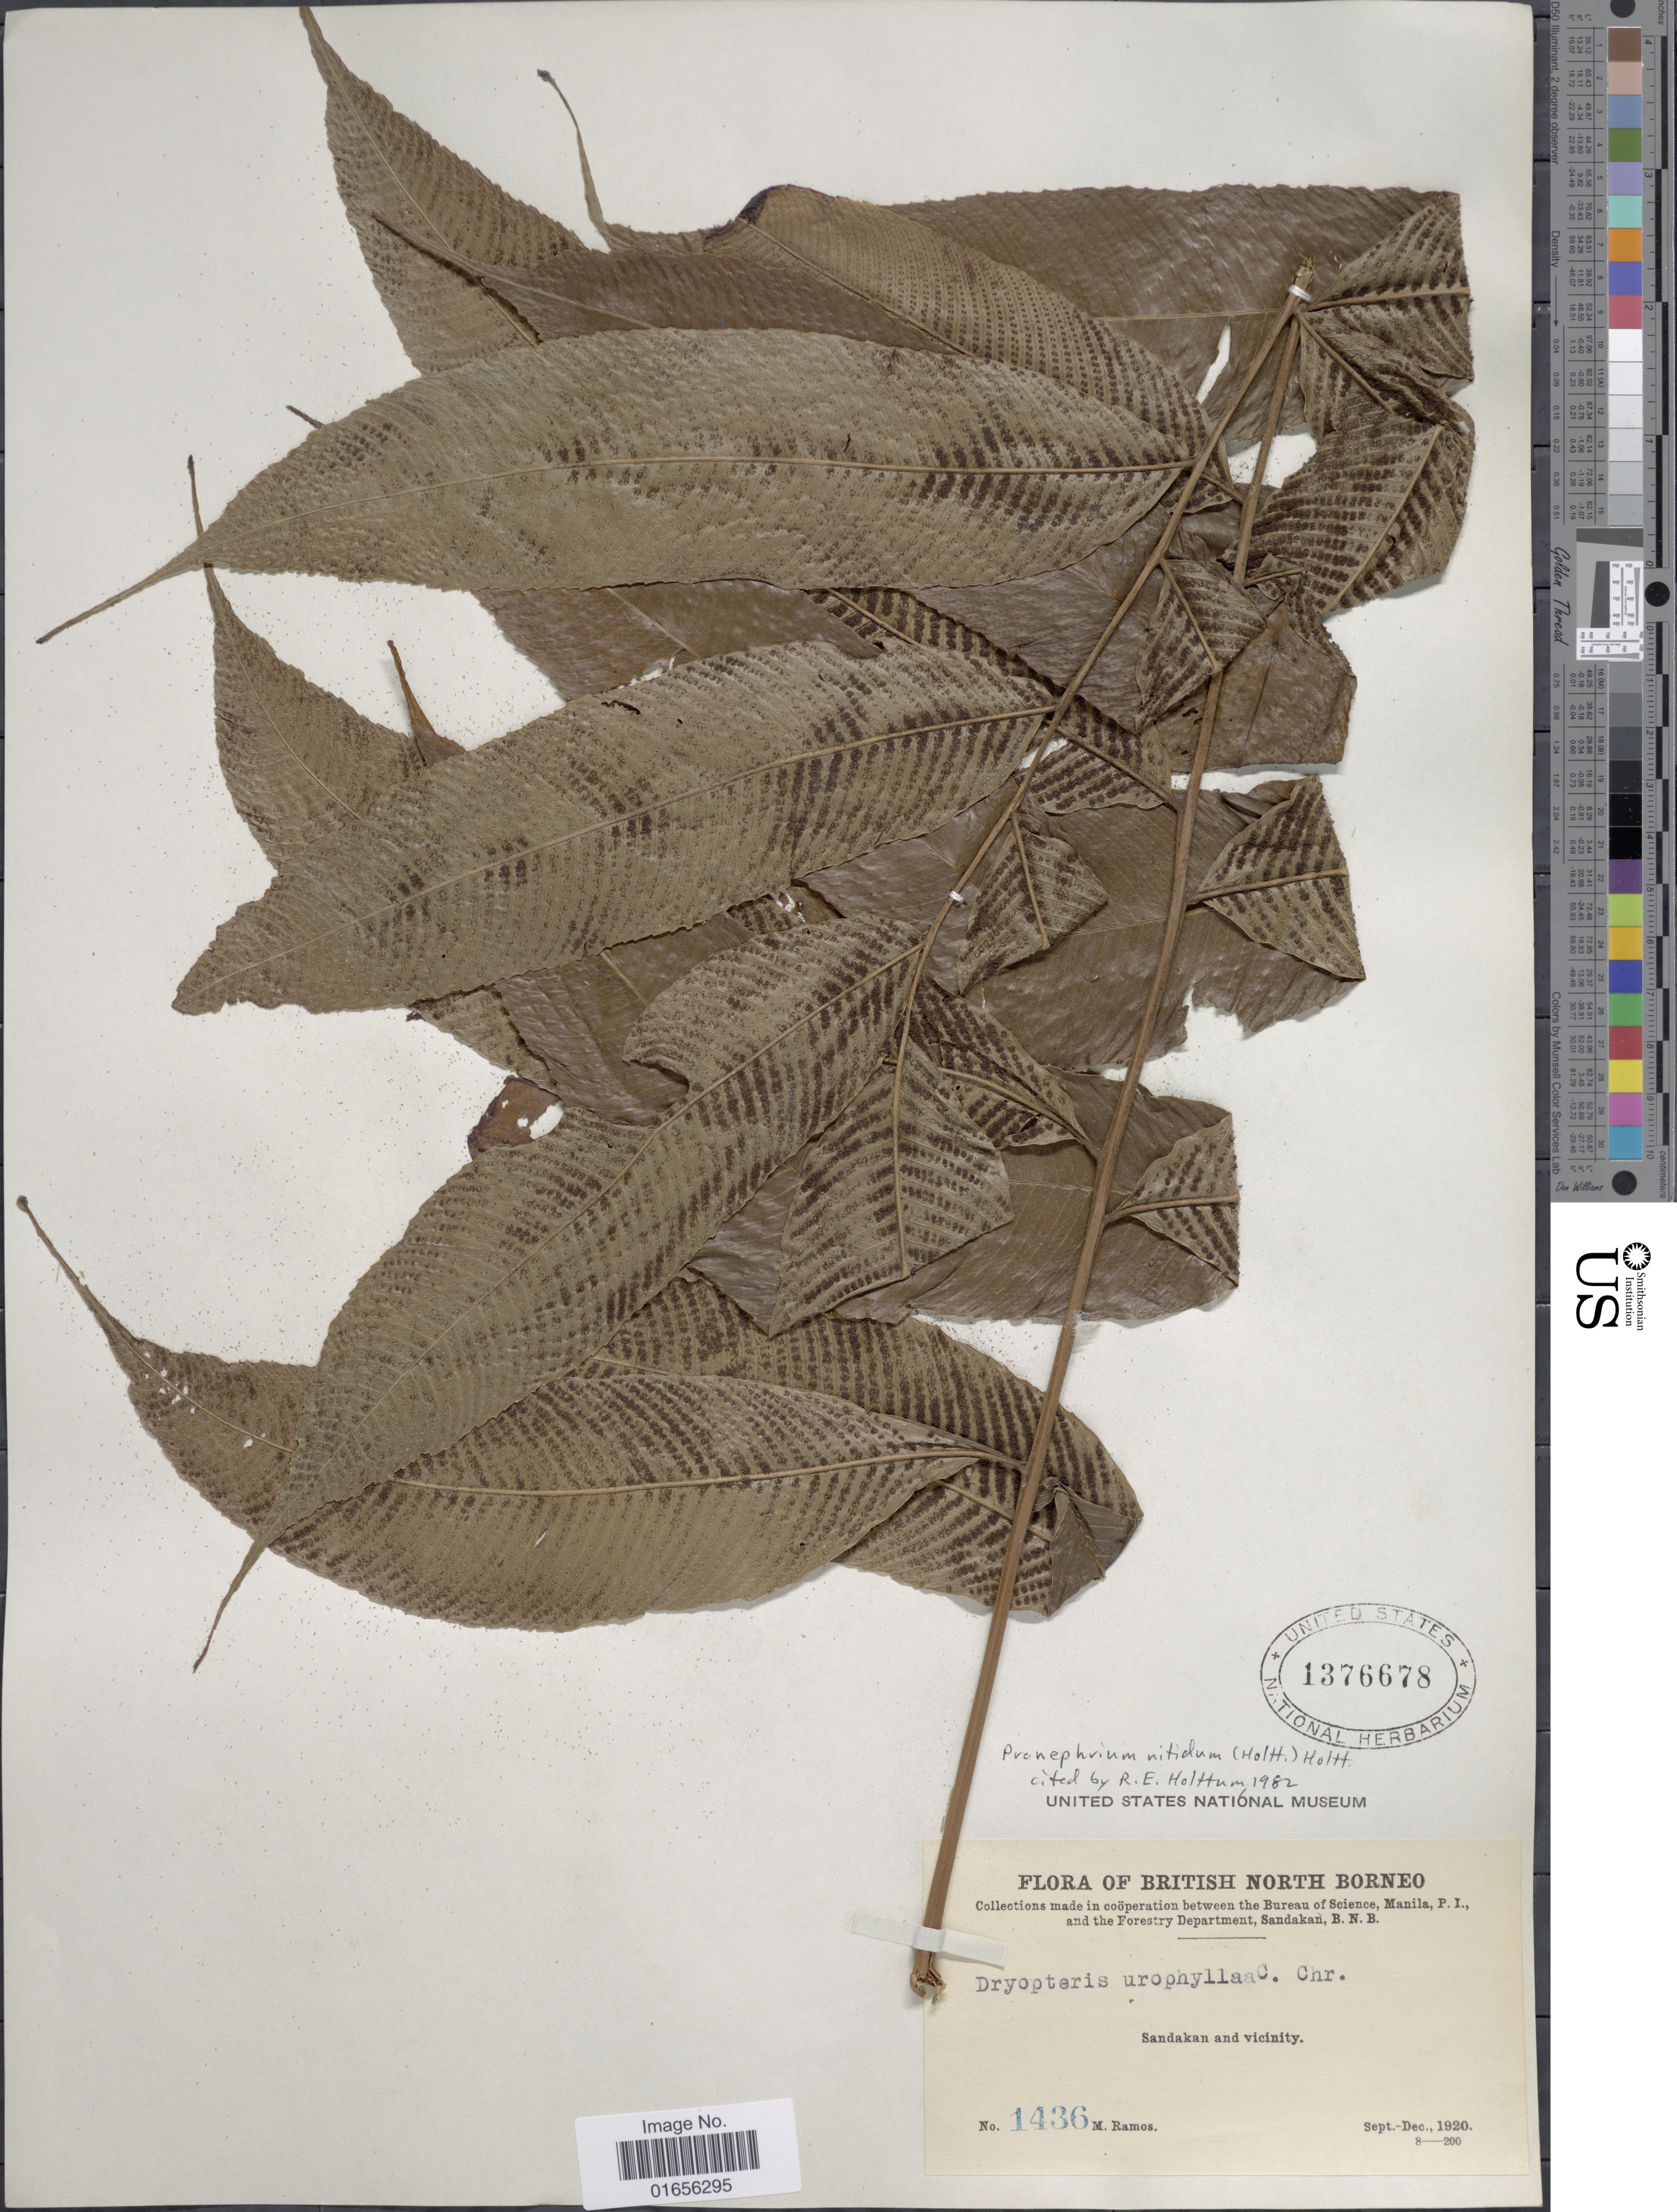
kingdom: Plantae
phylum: Tracheophyta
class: Polypodiopsida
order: Polypodiales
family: Thelypteridaceae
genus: Pronephrium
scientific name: Pronephrium nitidum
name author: Holttum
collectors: M. Ramos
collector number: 1436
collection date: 1920-09/1920-12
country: Malaysia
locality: British North Borneo, Sandakan and vicinity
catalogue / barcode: US 1376678